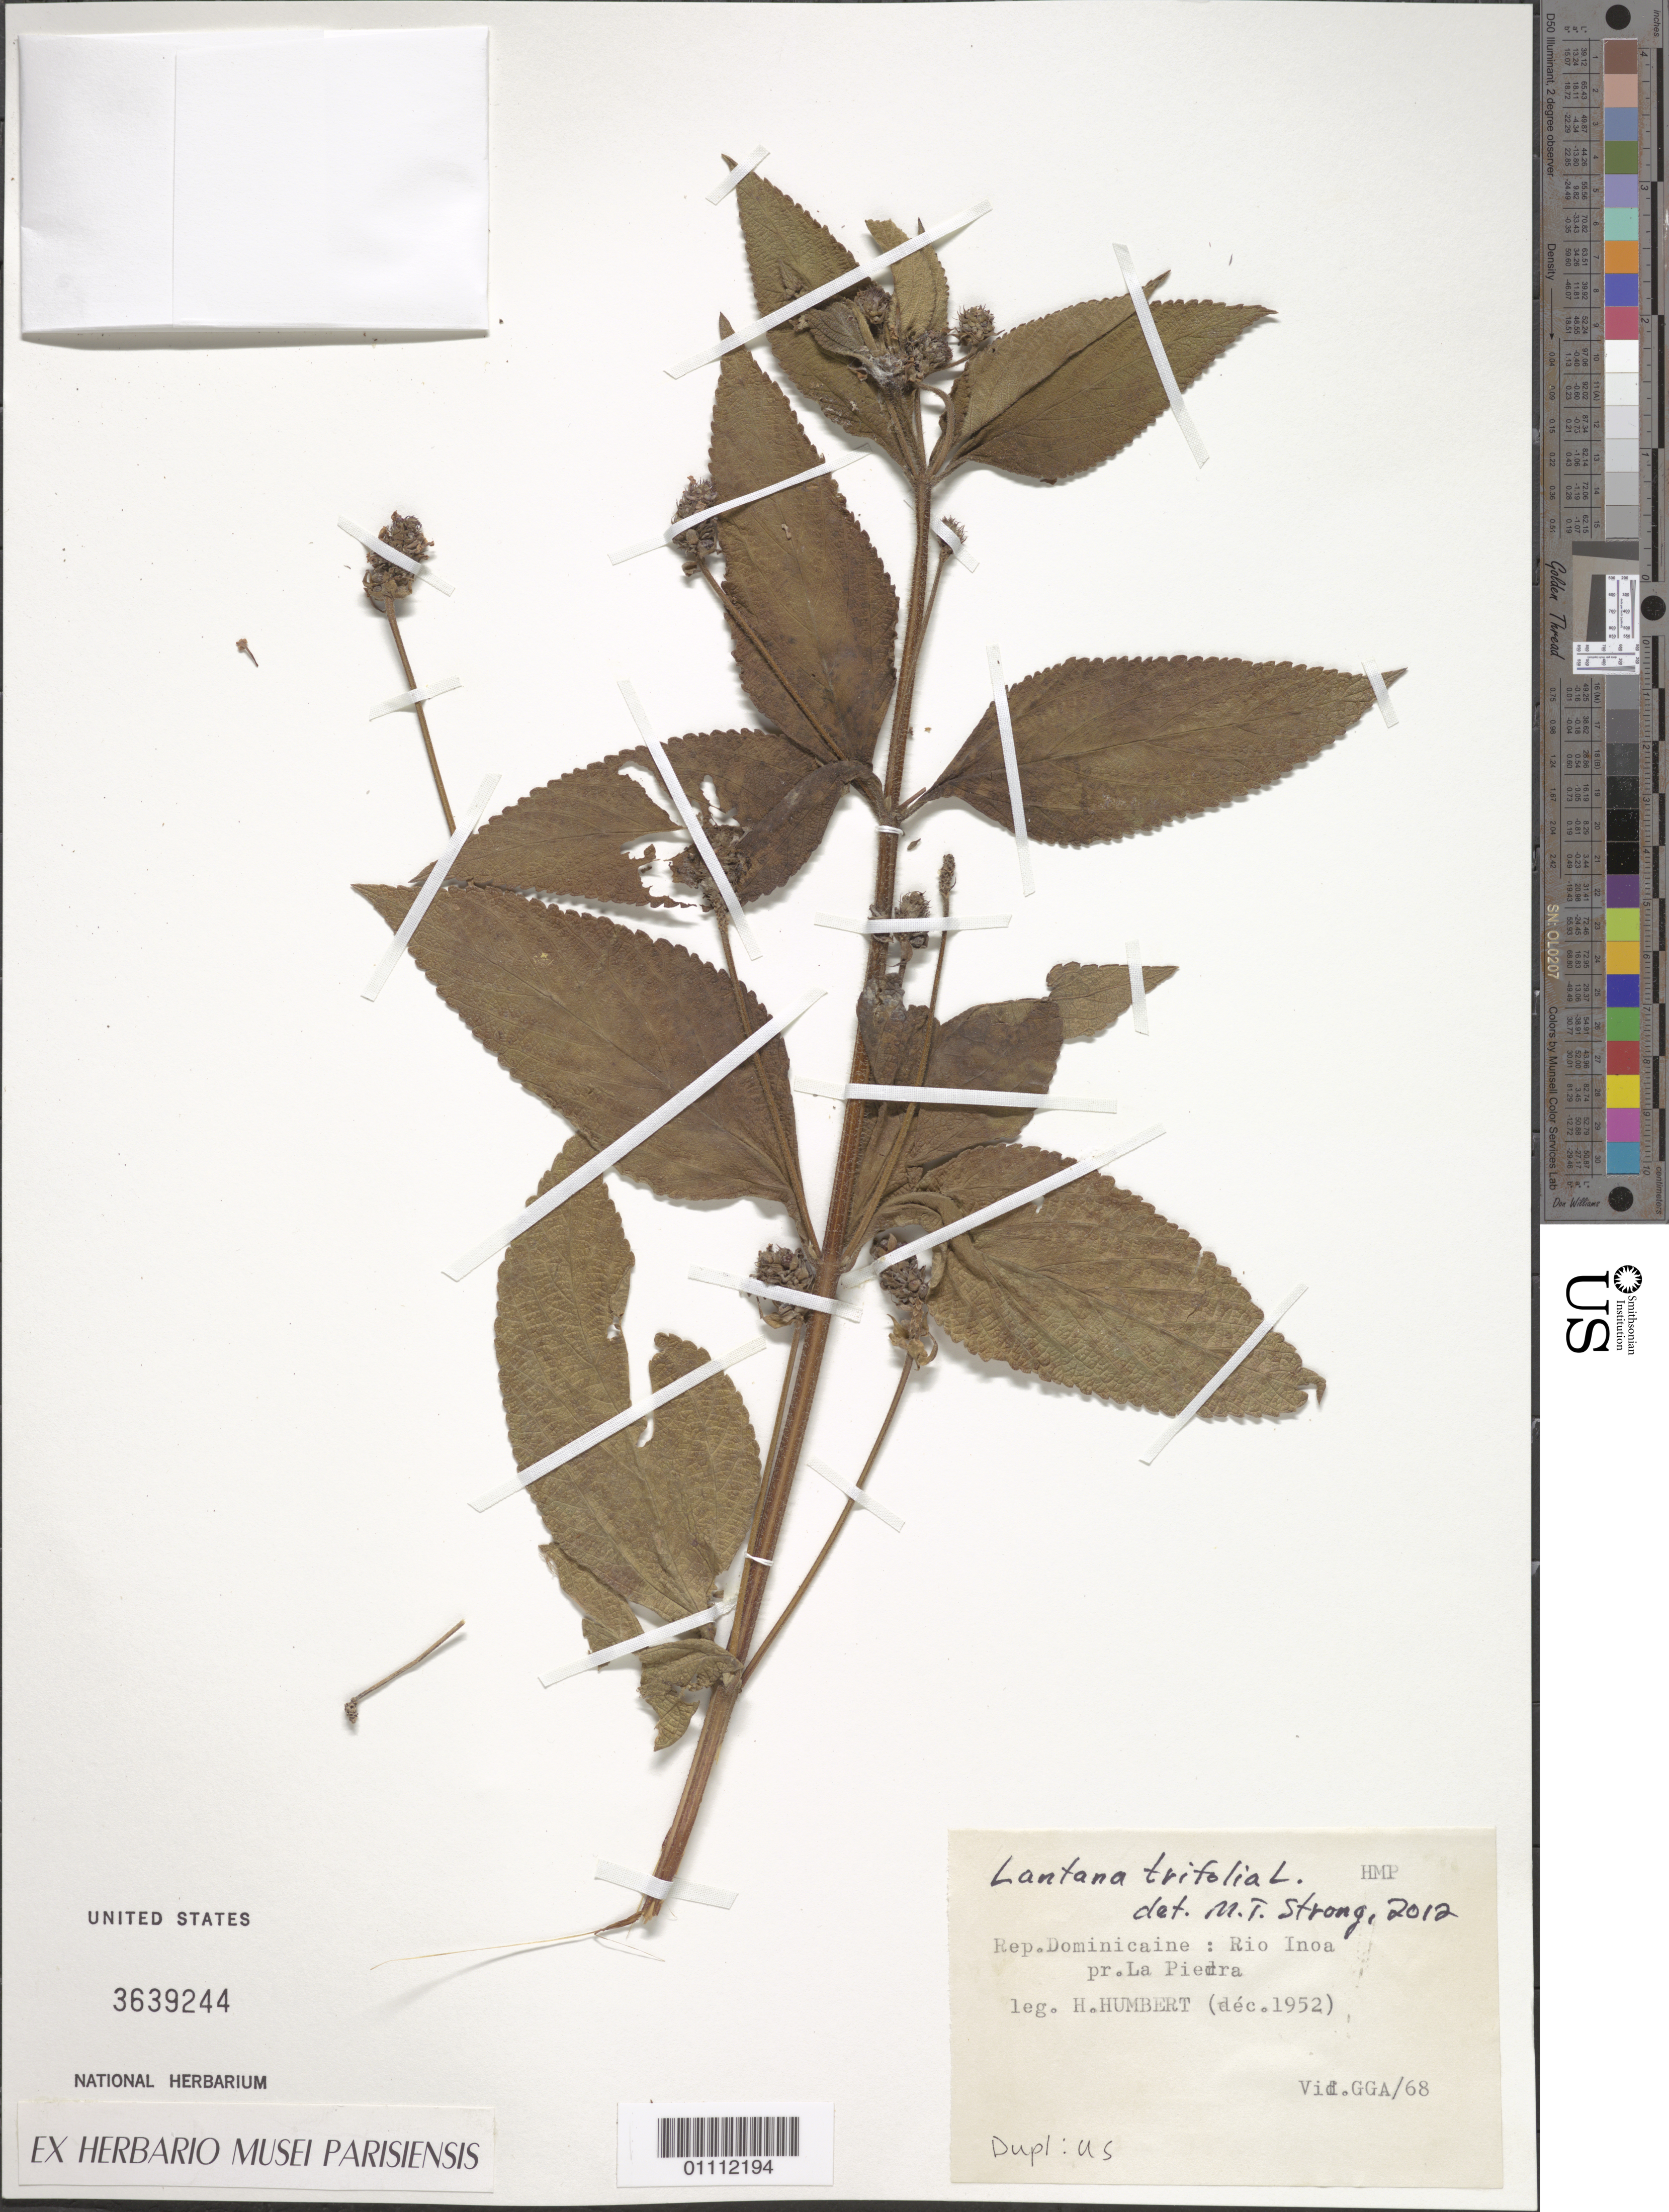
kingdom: Plantae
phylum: Tracheophyta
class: Magnoliopsida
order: Lamiales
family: Verbenaceae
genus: Lantana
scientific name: Lantana trifolia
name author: L.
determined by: Strong, M. T., (US), Smithsonian Institution - National Museum of Natural History (UNITED STATES)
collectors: H. Humbert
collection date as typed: Dec 1952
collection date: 1952-12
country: Dominican Republic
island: Hispaniola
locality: Rio Inoa pr. La Piedra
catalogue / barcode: US 3639244